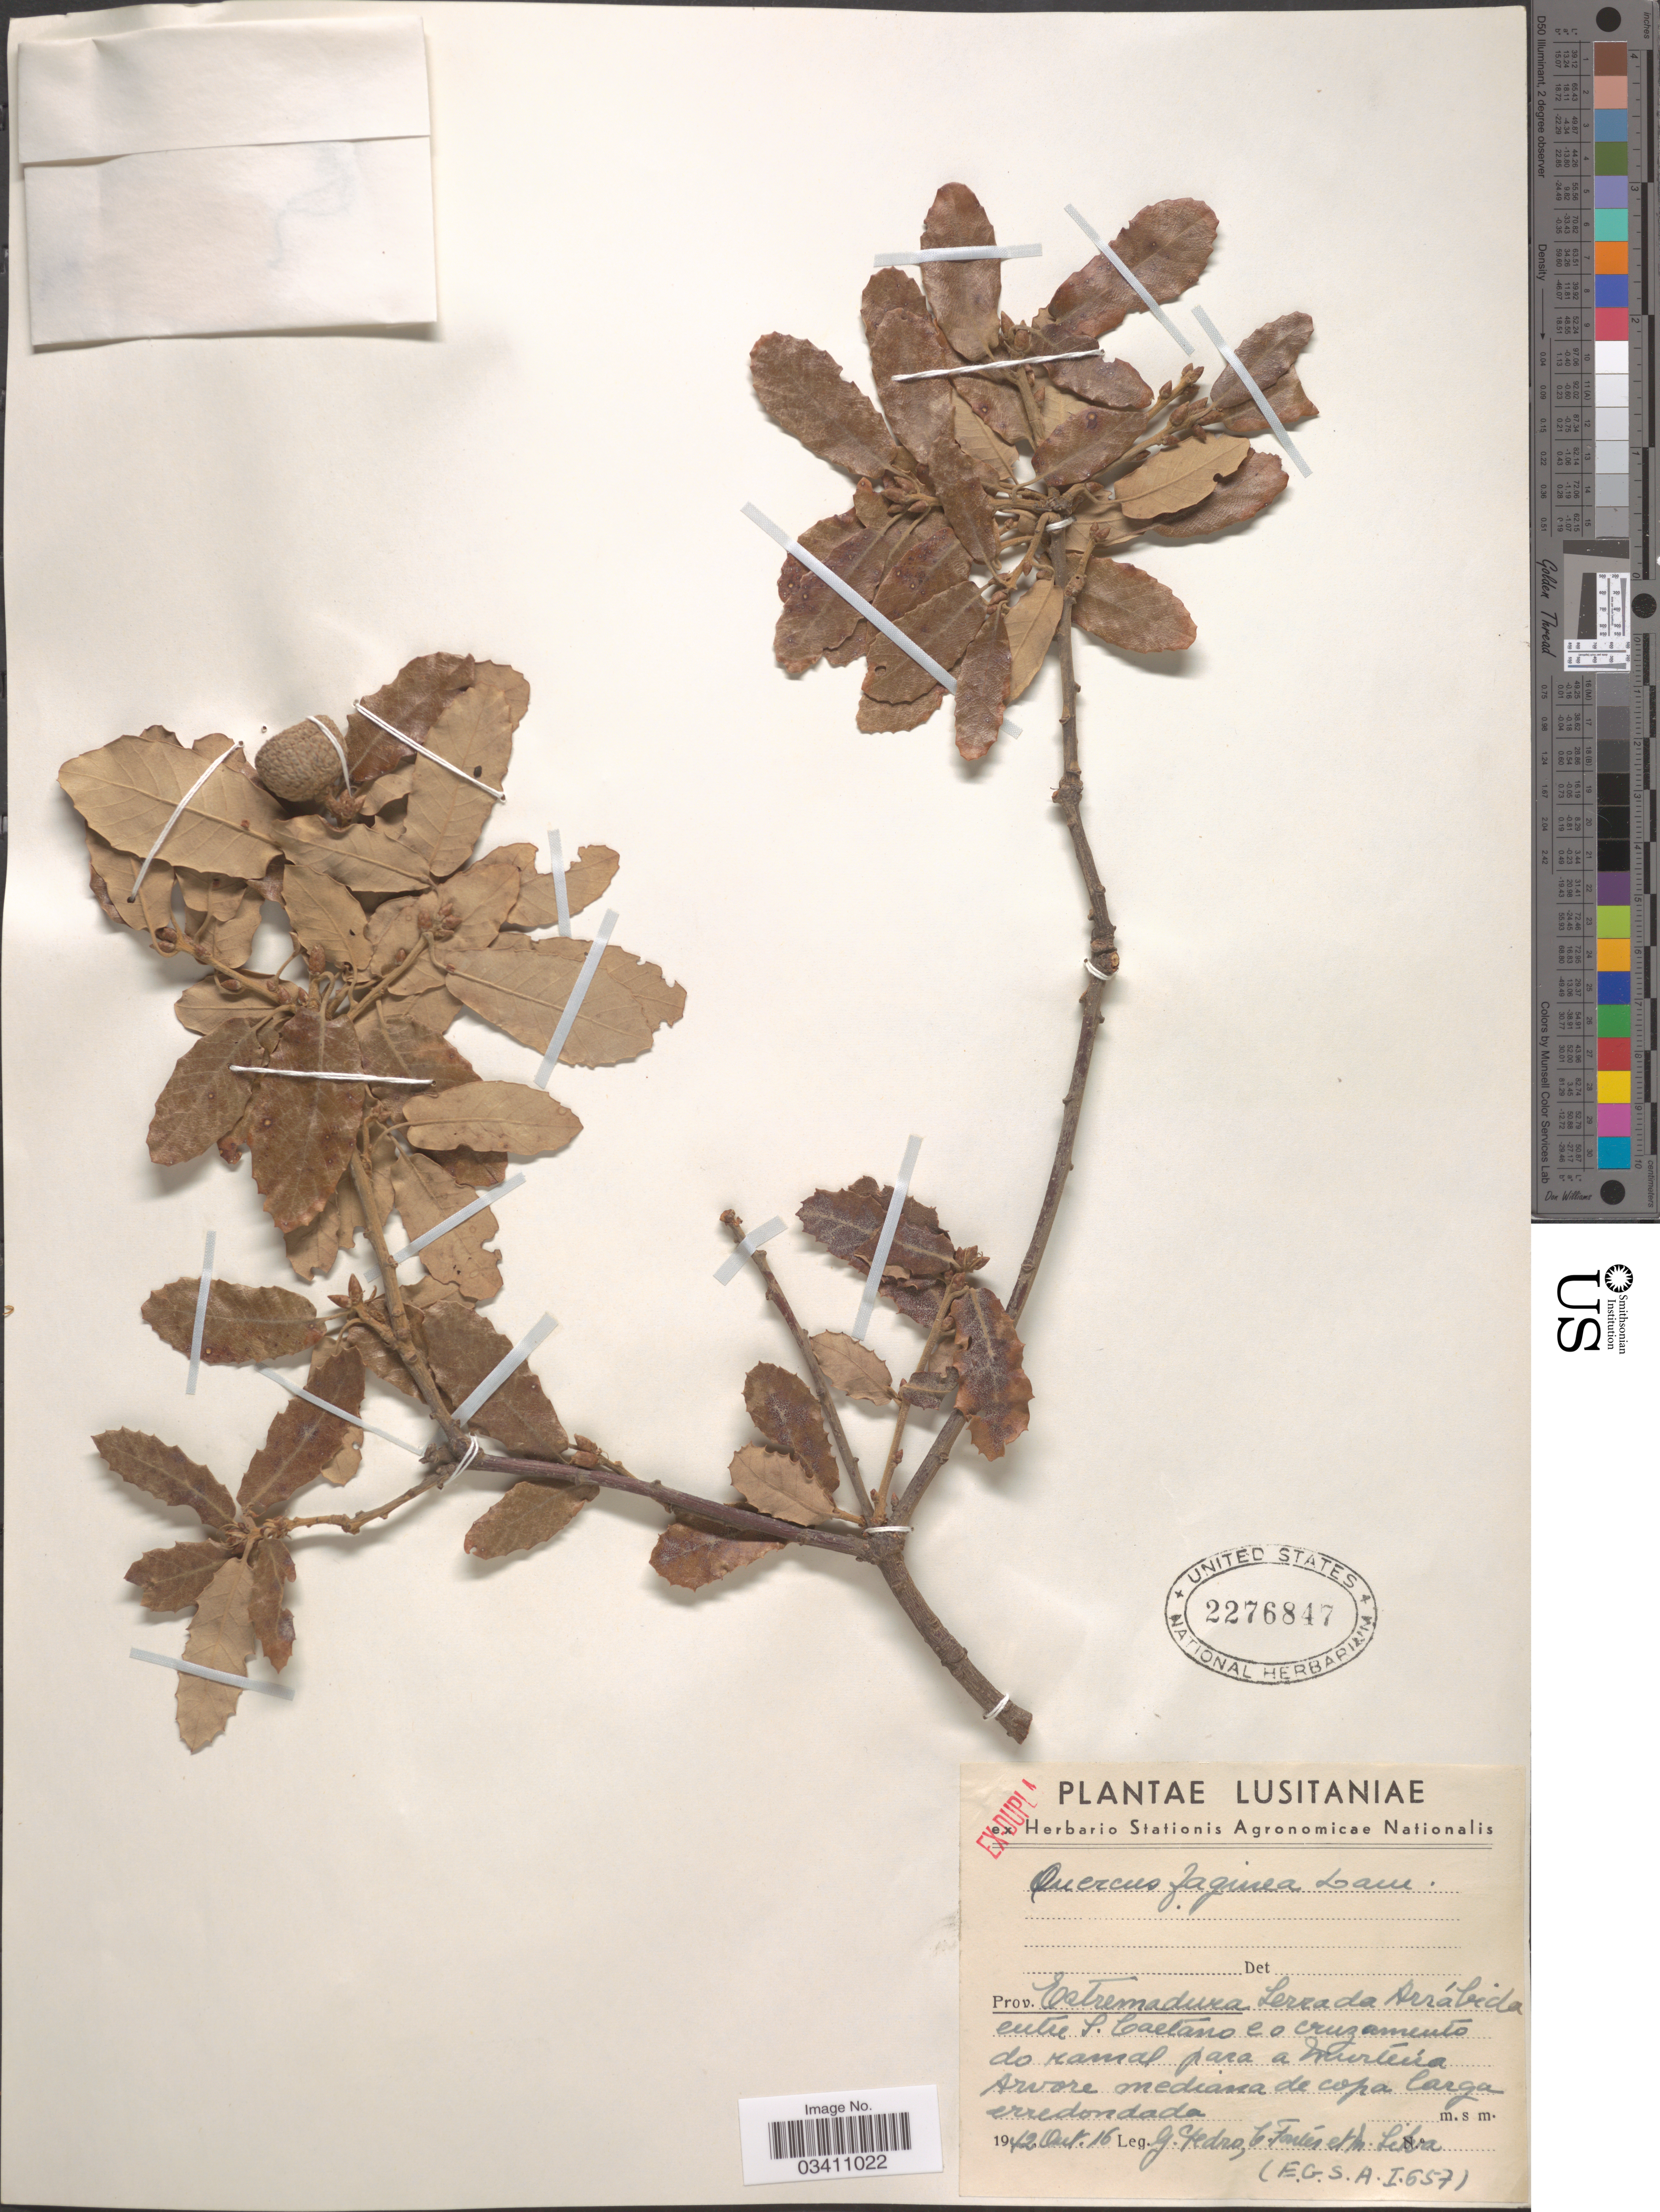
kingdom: Plantae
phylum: Tracheophyta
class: Magnoliopsida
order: Fagales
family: Fagaceae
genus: Quercus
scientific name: Quercus faginea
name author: Lam.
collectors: G. Pedro, C. Fontes & M. da Silva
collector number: E.G.S.A.I.657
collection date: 1942-10-16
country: Portugal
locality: Lusitaniae. Prov. Estremadura. Serrada Arrábida entre L. Caetáno e o cruzamento do ramal para a Murléna Arvore mediana de copa Carga erredondada.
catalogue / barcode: US 2276847